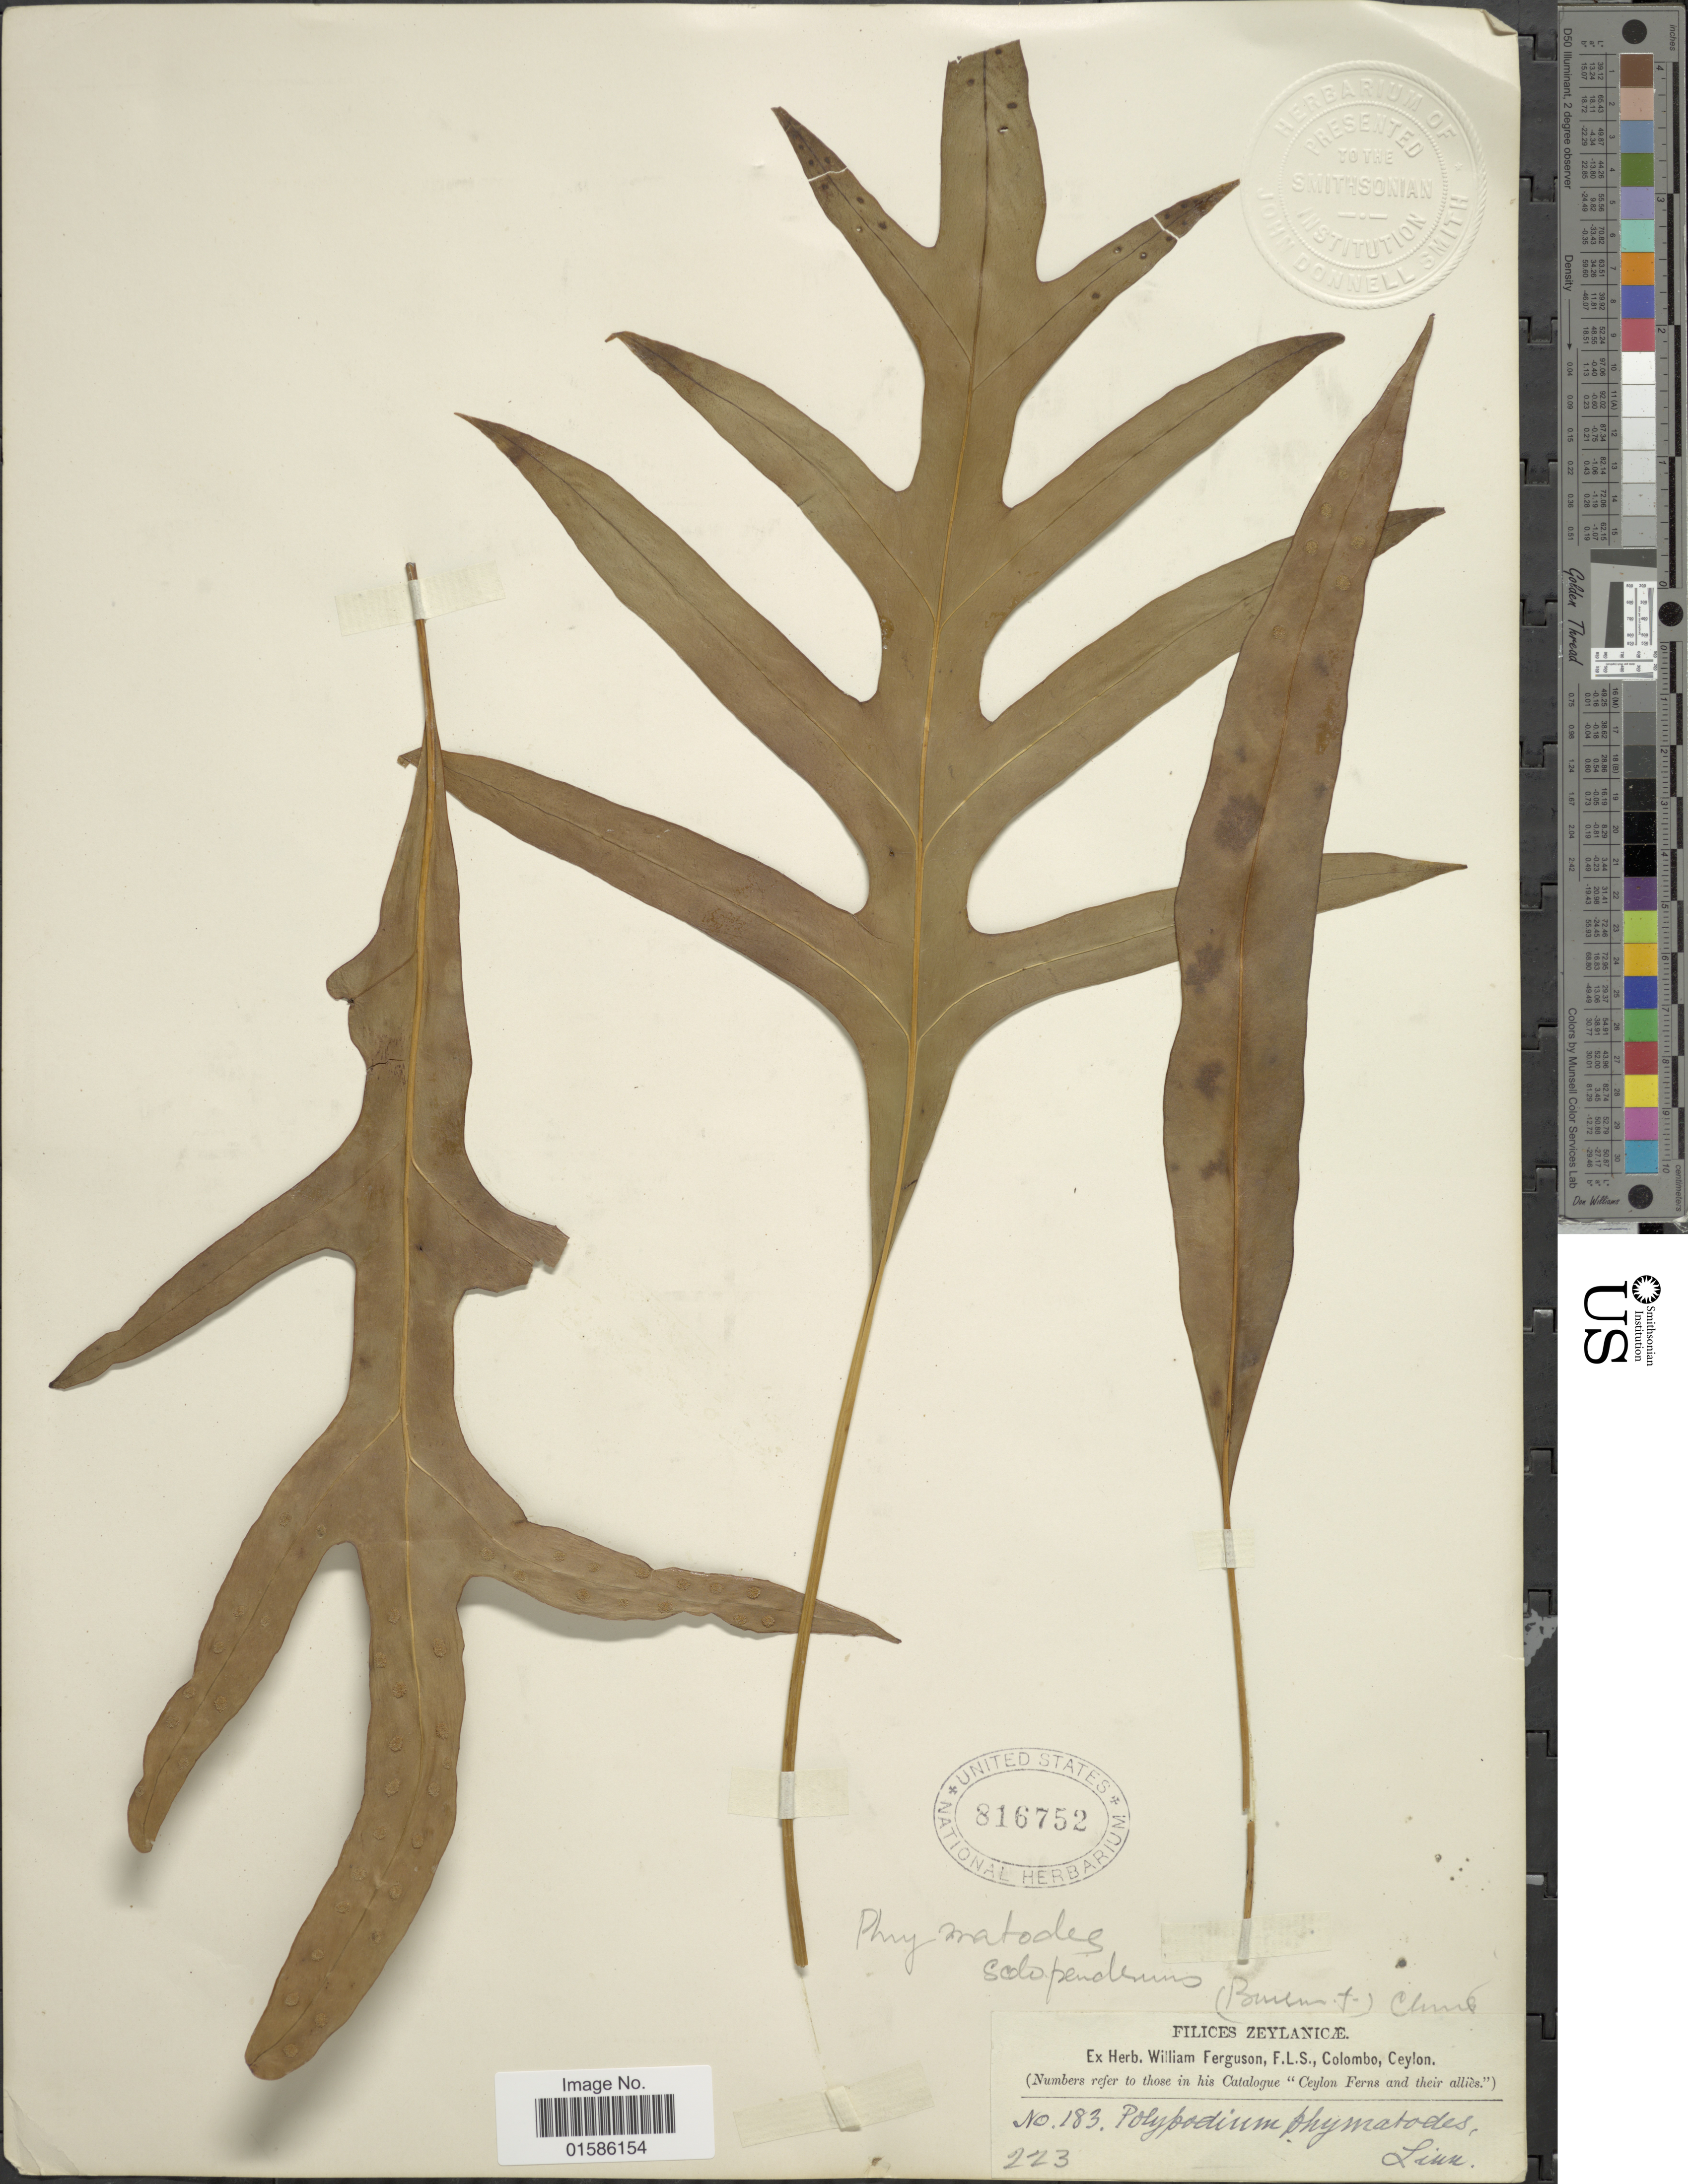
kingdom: Plantae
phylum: Tracheophyta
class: Polypodiopsida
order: Polypodiales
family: Polypodiaceae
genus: Microsorum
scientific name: Microsorum scolopendria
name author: (Burm. f.) Copel.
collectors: ex herb. W. Ferguson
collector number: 183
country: Sri Lanka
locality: Filices Zeylanicae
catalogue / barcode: US 816752